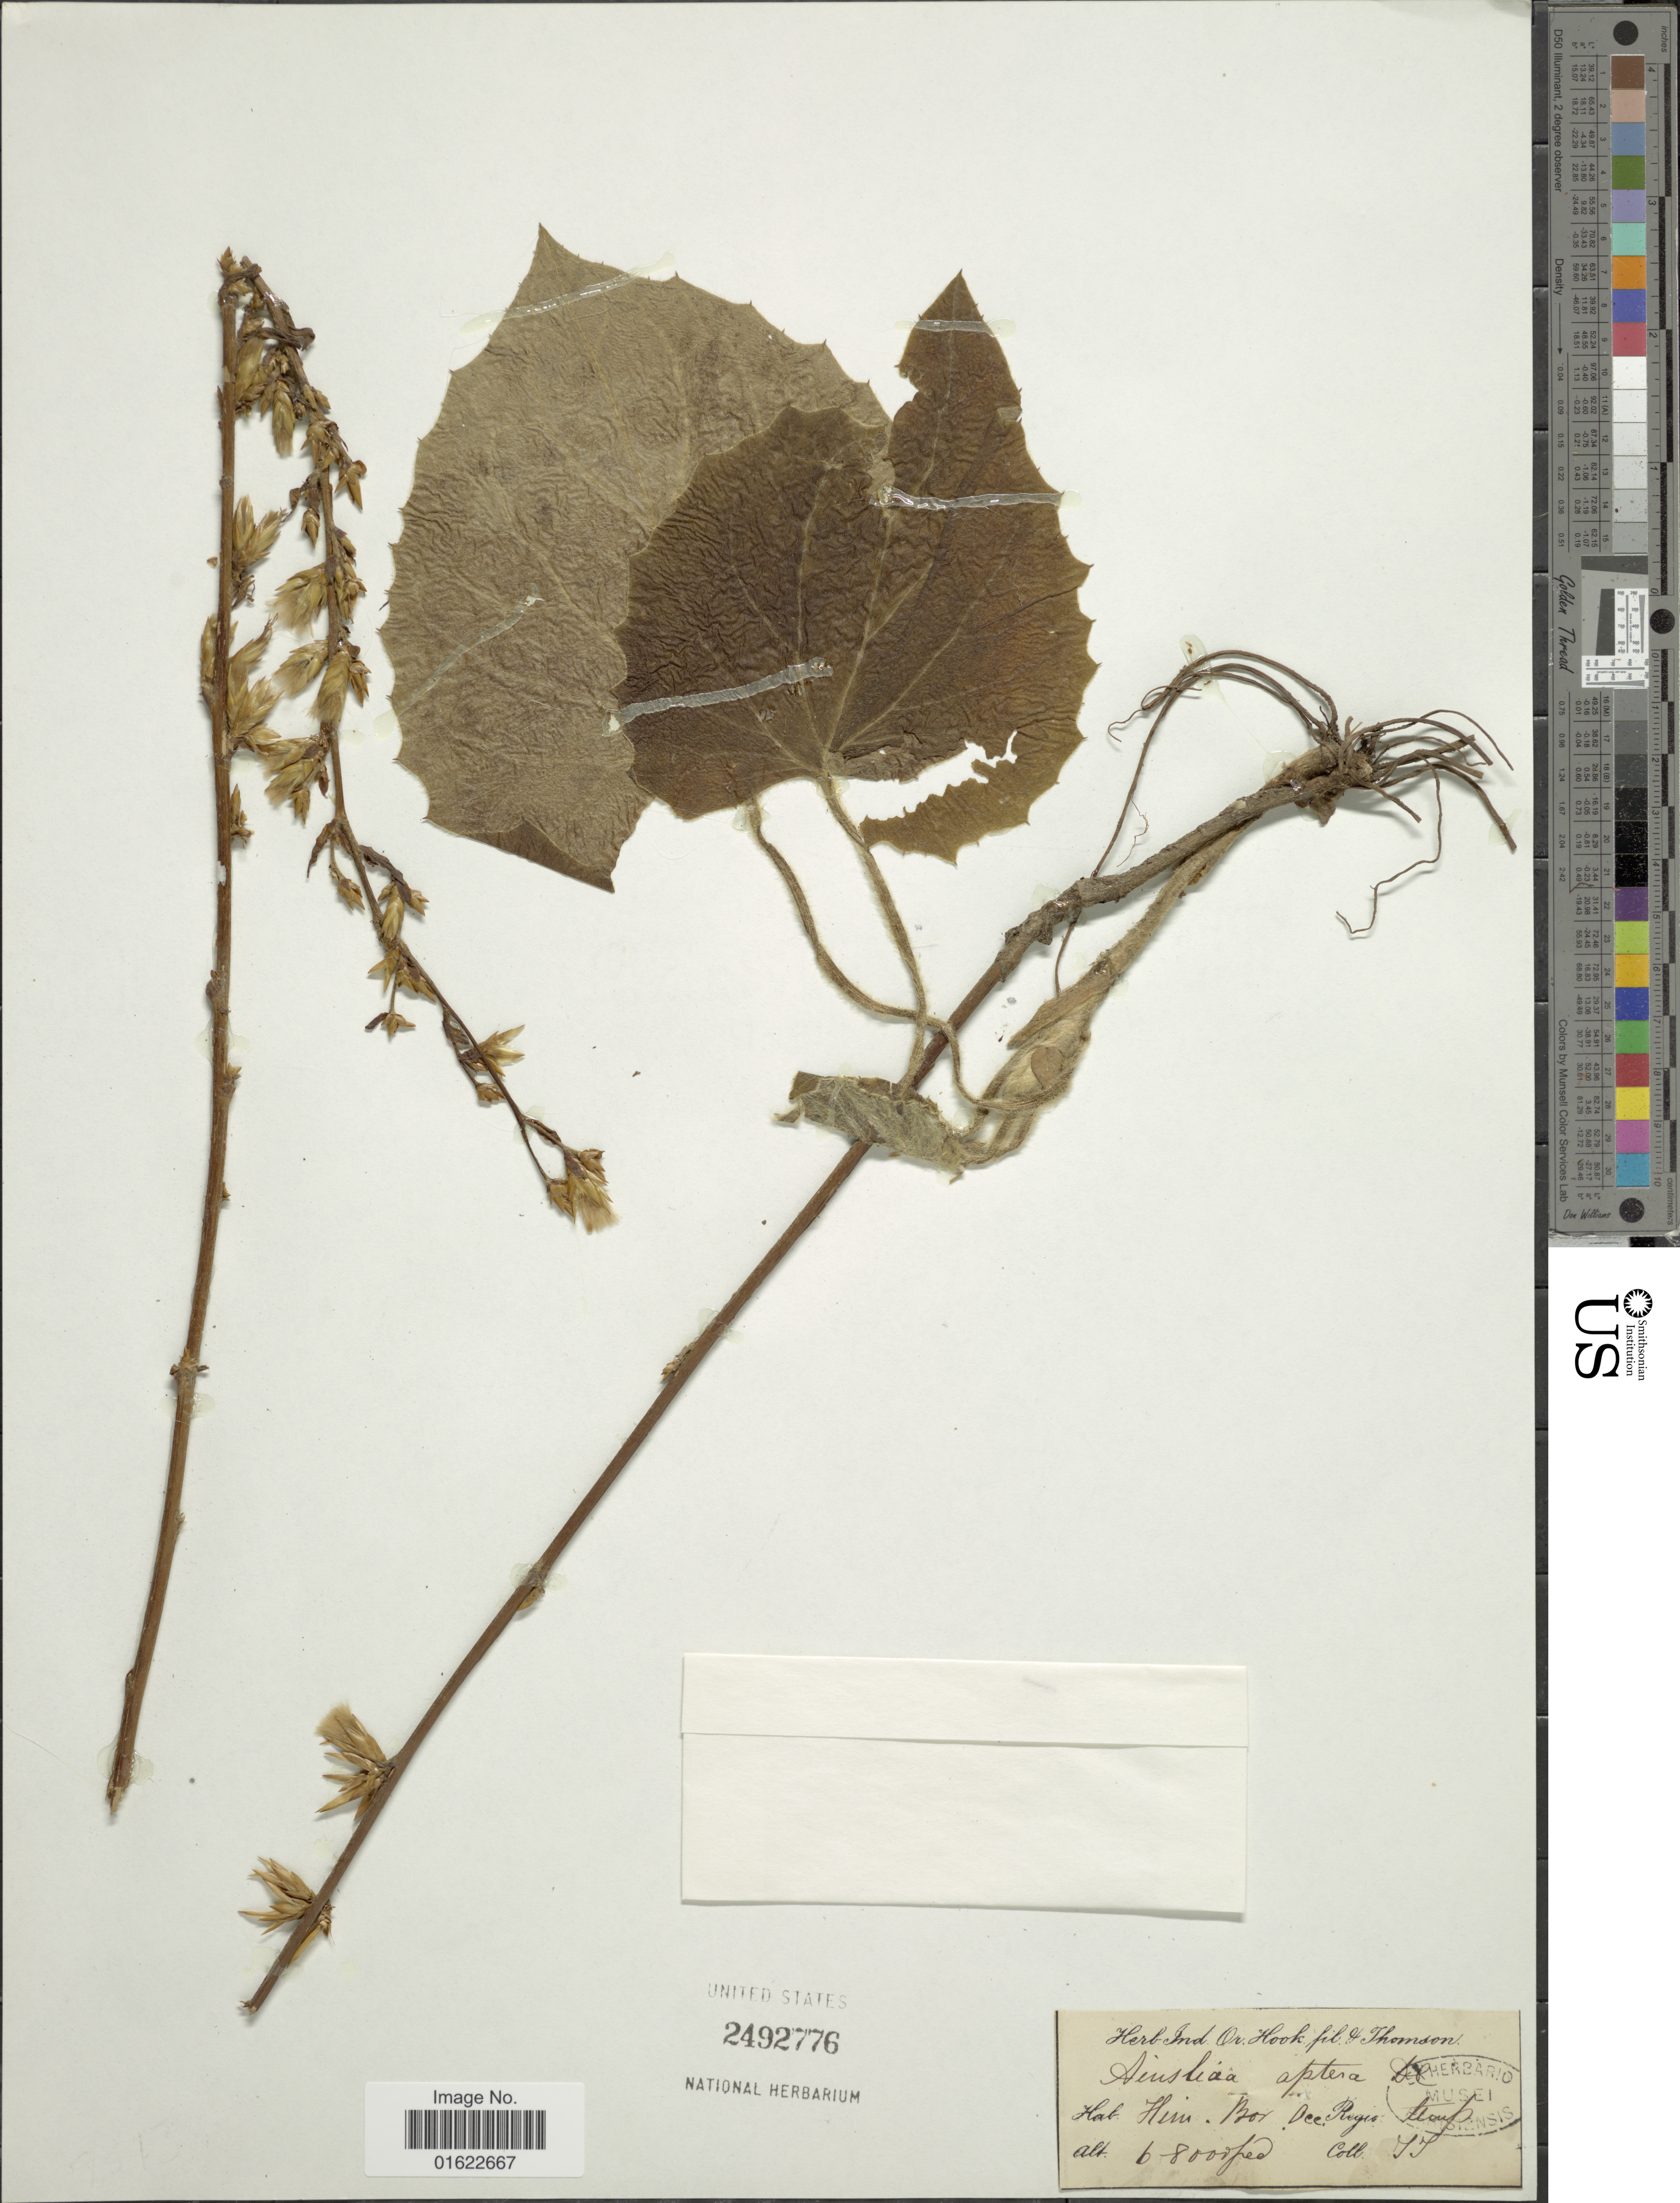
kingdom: Plantae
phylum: Tracheophyta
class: Magnoliopsida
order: Asterales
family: Asteraceae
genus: Ainsliaea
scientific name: Ainsliaea aptera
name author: DC.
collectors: T. Thomas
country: India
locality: Him. Bor. Occ. Regio temp.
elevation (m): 1829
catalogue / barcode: US 2492776